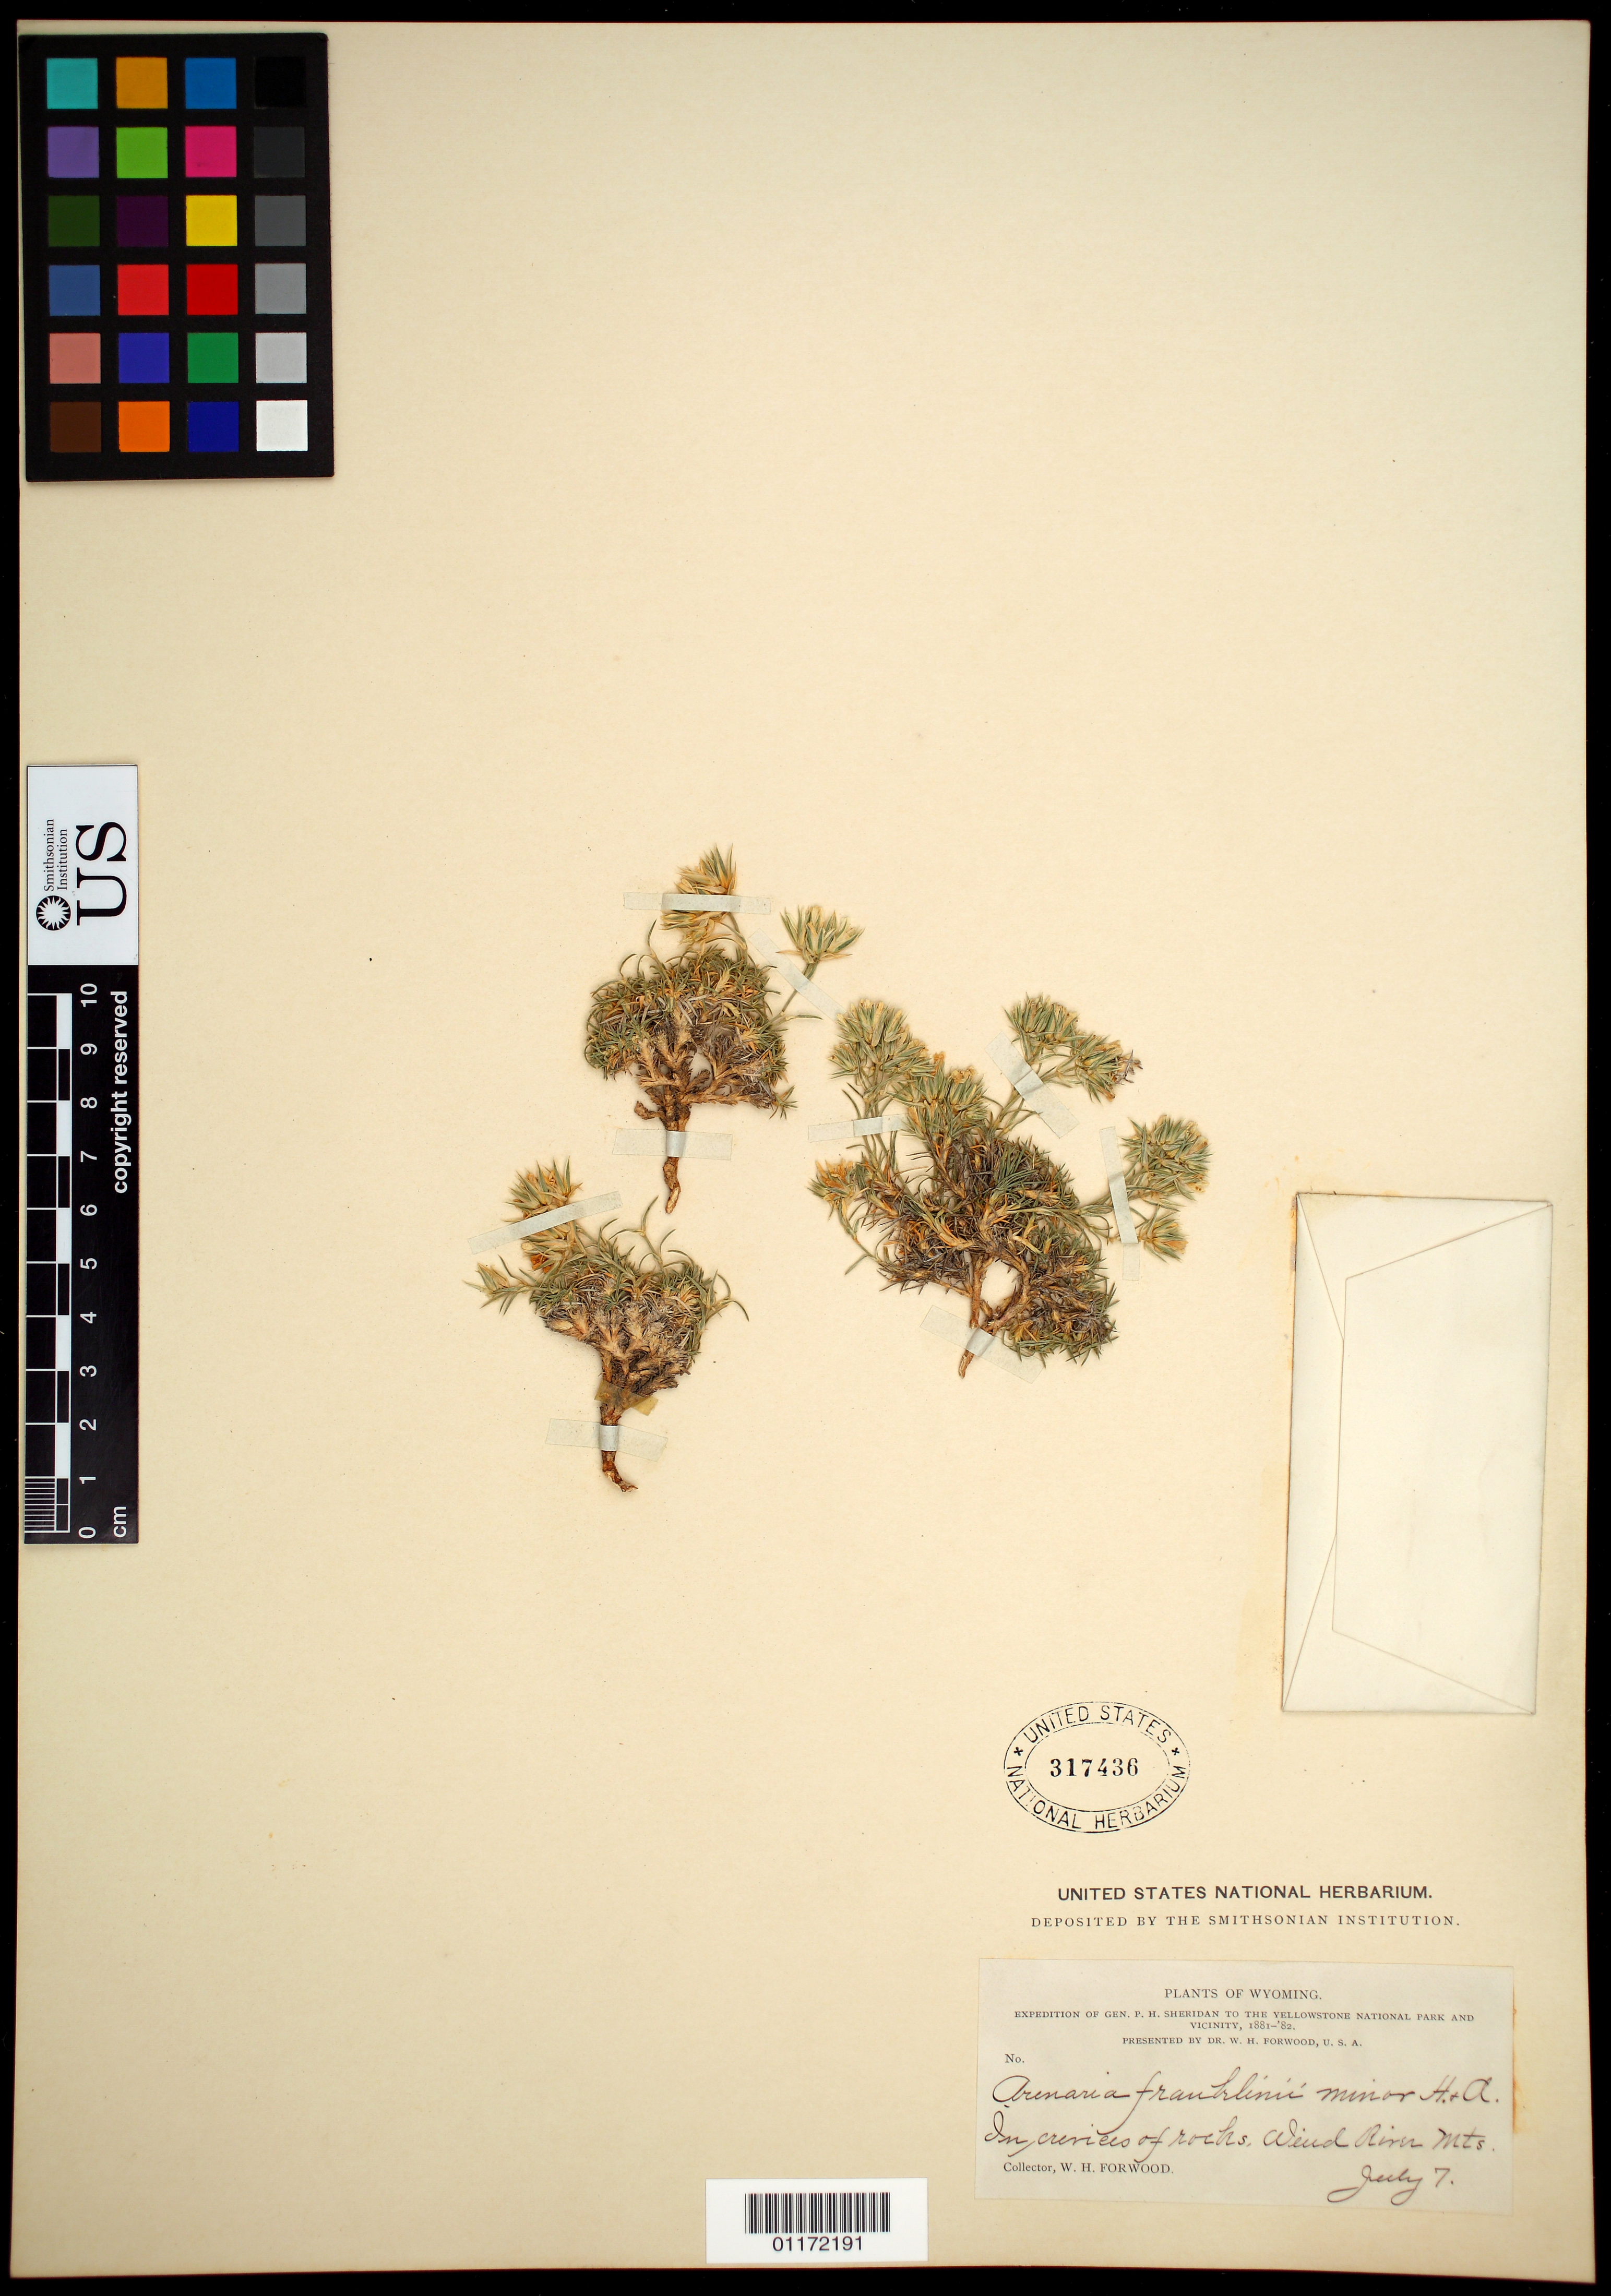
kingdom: Plantae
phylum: Tracheophyta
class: Magnoliopsida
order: Caryophyllales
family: Caryophyllaceae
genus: Eremogone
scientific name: Eremogone hookeri var. hookeri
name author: (Nutt.) W.A. Weber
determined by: Strong, Mark T., (BOT), Smithsonian Institution - National Museum of Natural History (UNITED STATES)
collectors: W. Forwood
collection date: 1881-07-07/1882-07-07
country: United States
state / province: Wyoming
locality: Wind River Mountains.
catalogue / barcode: US 317436